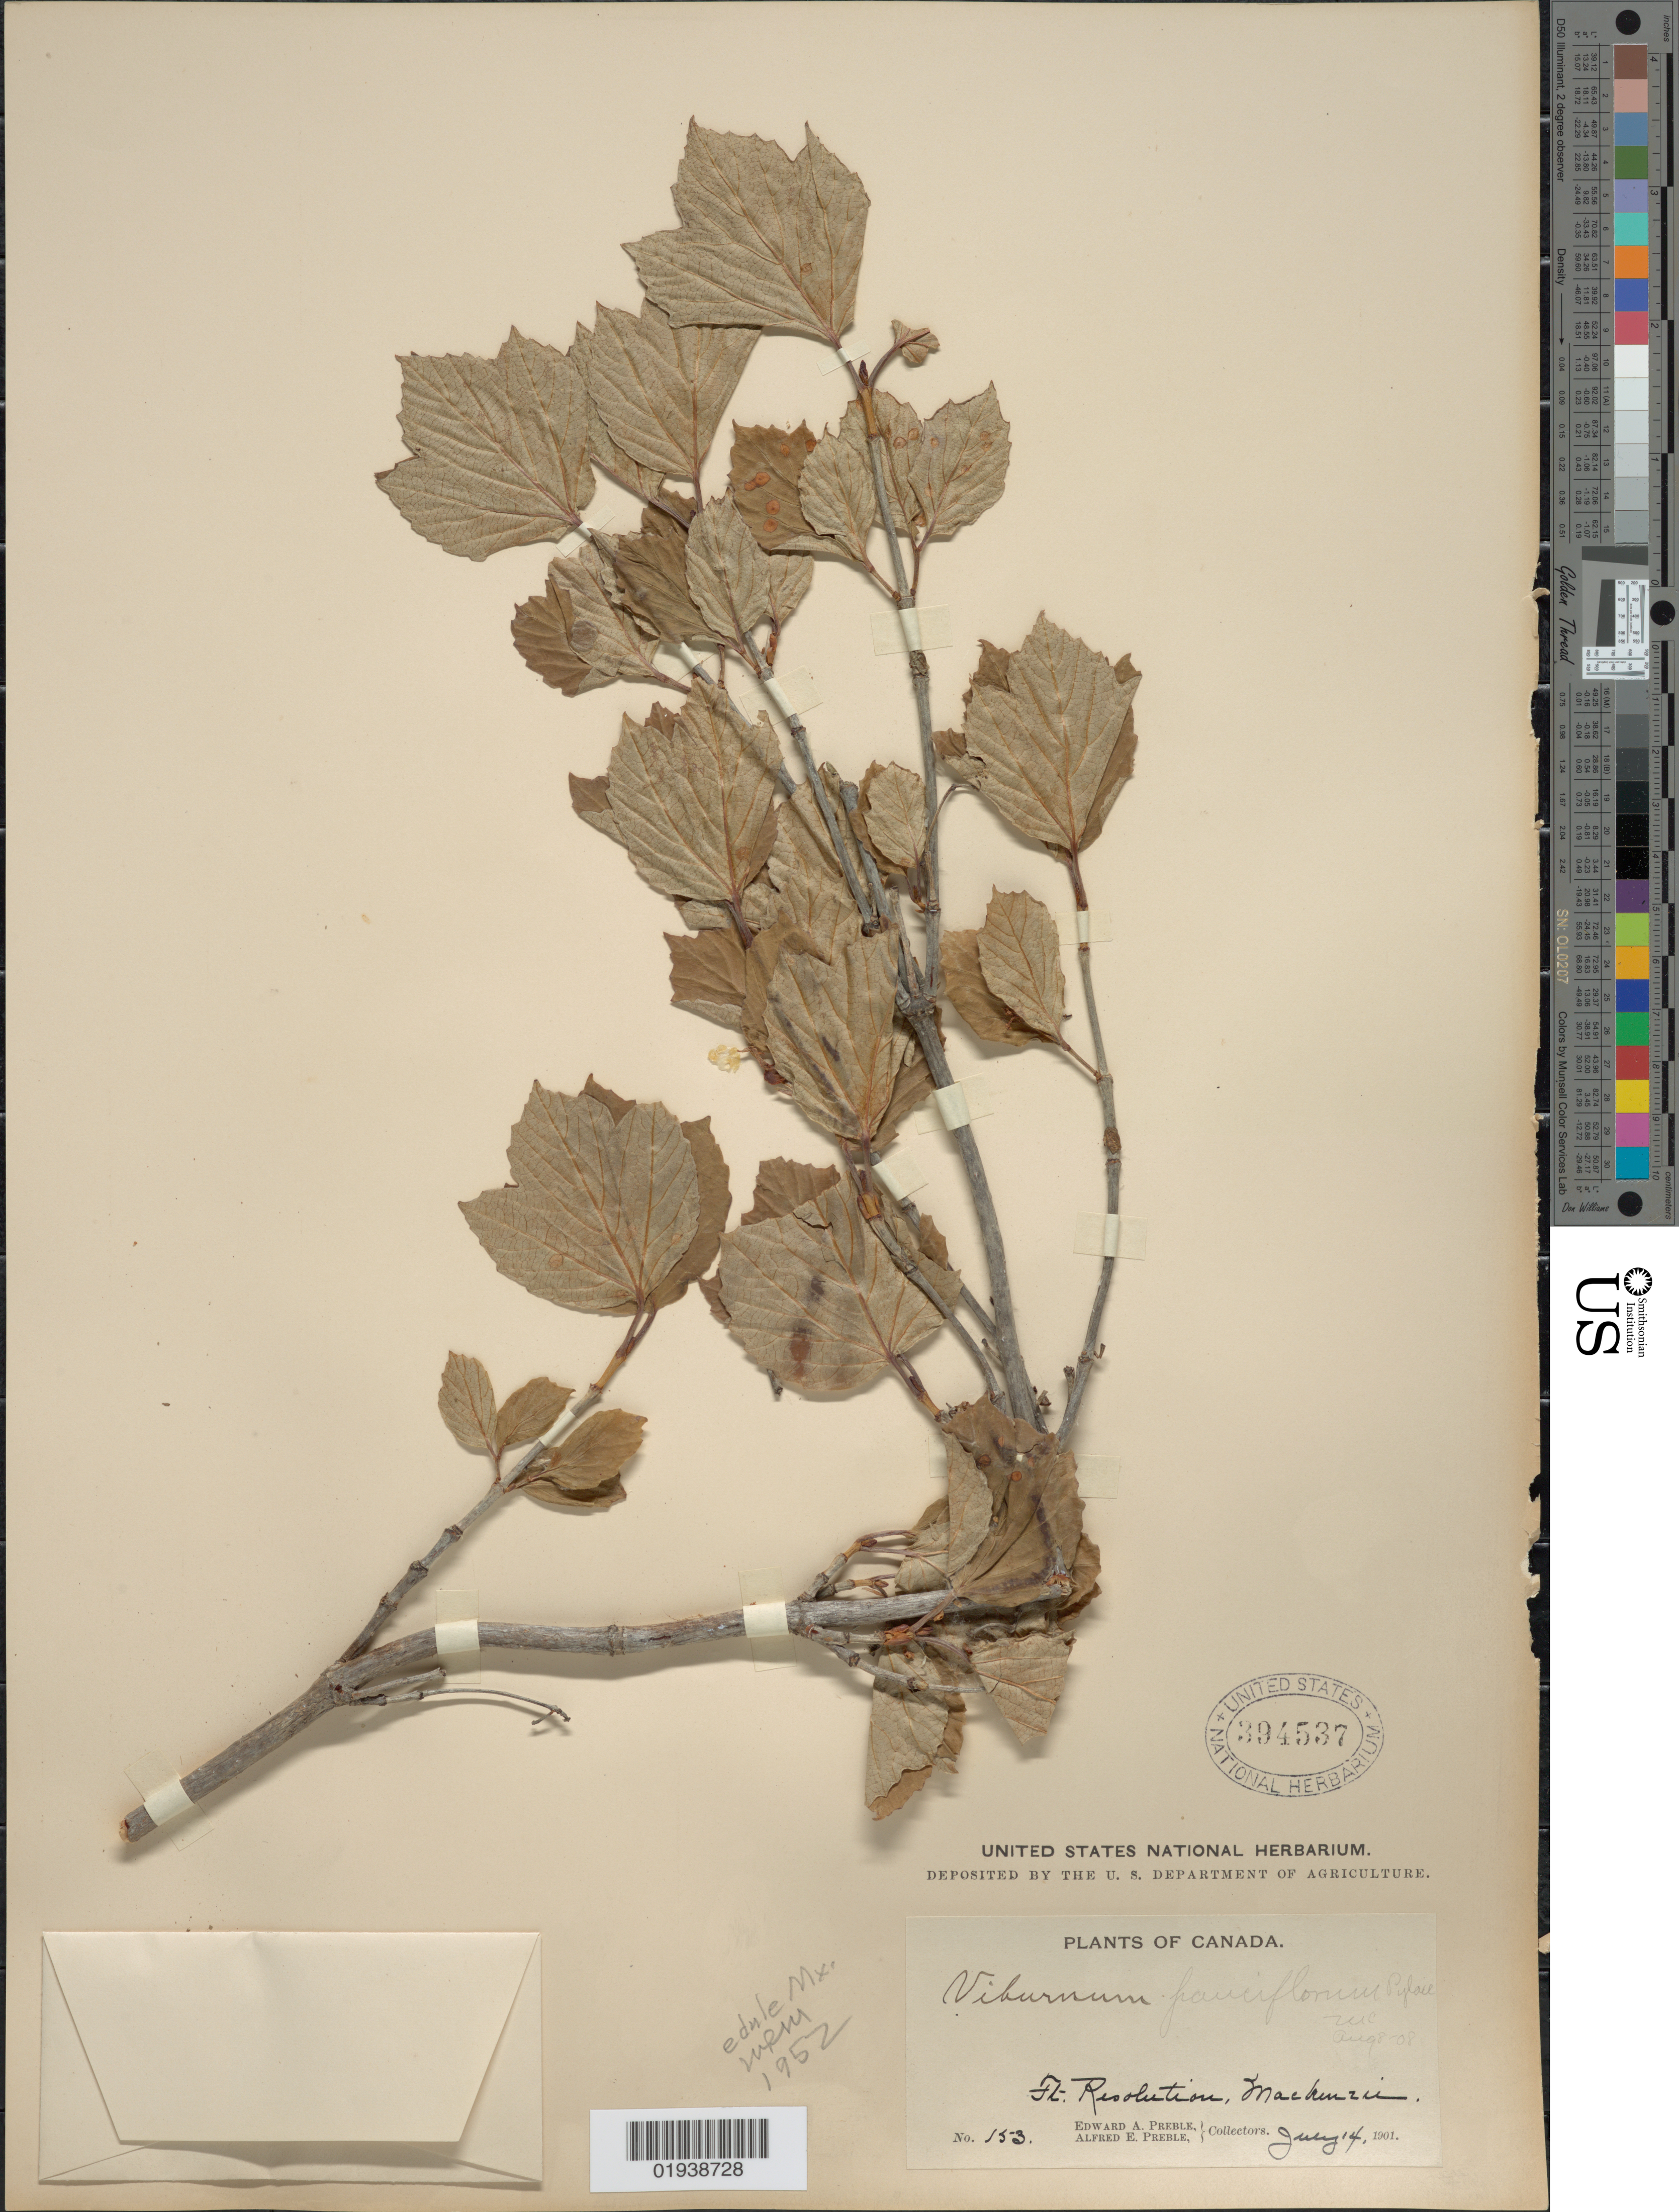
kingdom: Plantae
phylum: Tracheophyta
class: Magnoliopsida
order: Dipsacales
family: Viburnaceae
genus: Viburnum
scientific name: Viburnum edule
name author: (Michx.) Raf.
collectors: E. Preble & A. Preble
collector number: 153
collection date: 1901-07-14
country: Canada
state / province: Northwest Territories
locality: Ft. Resolution, Mackenzie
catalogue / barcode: US 394537